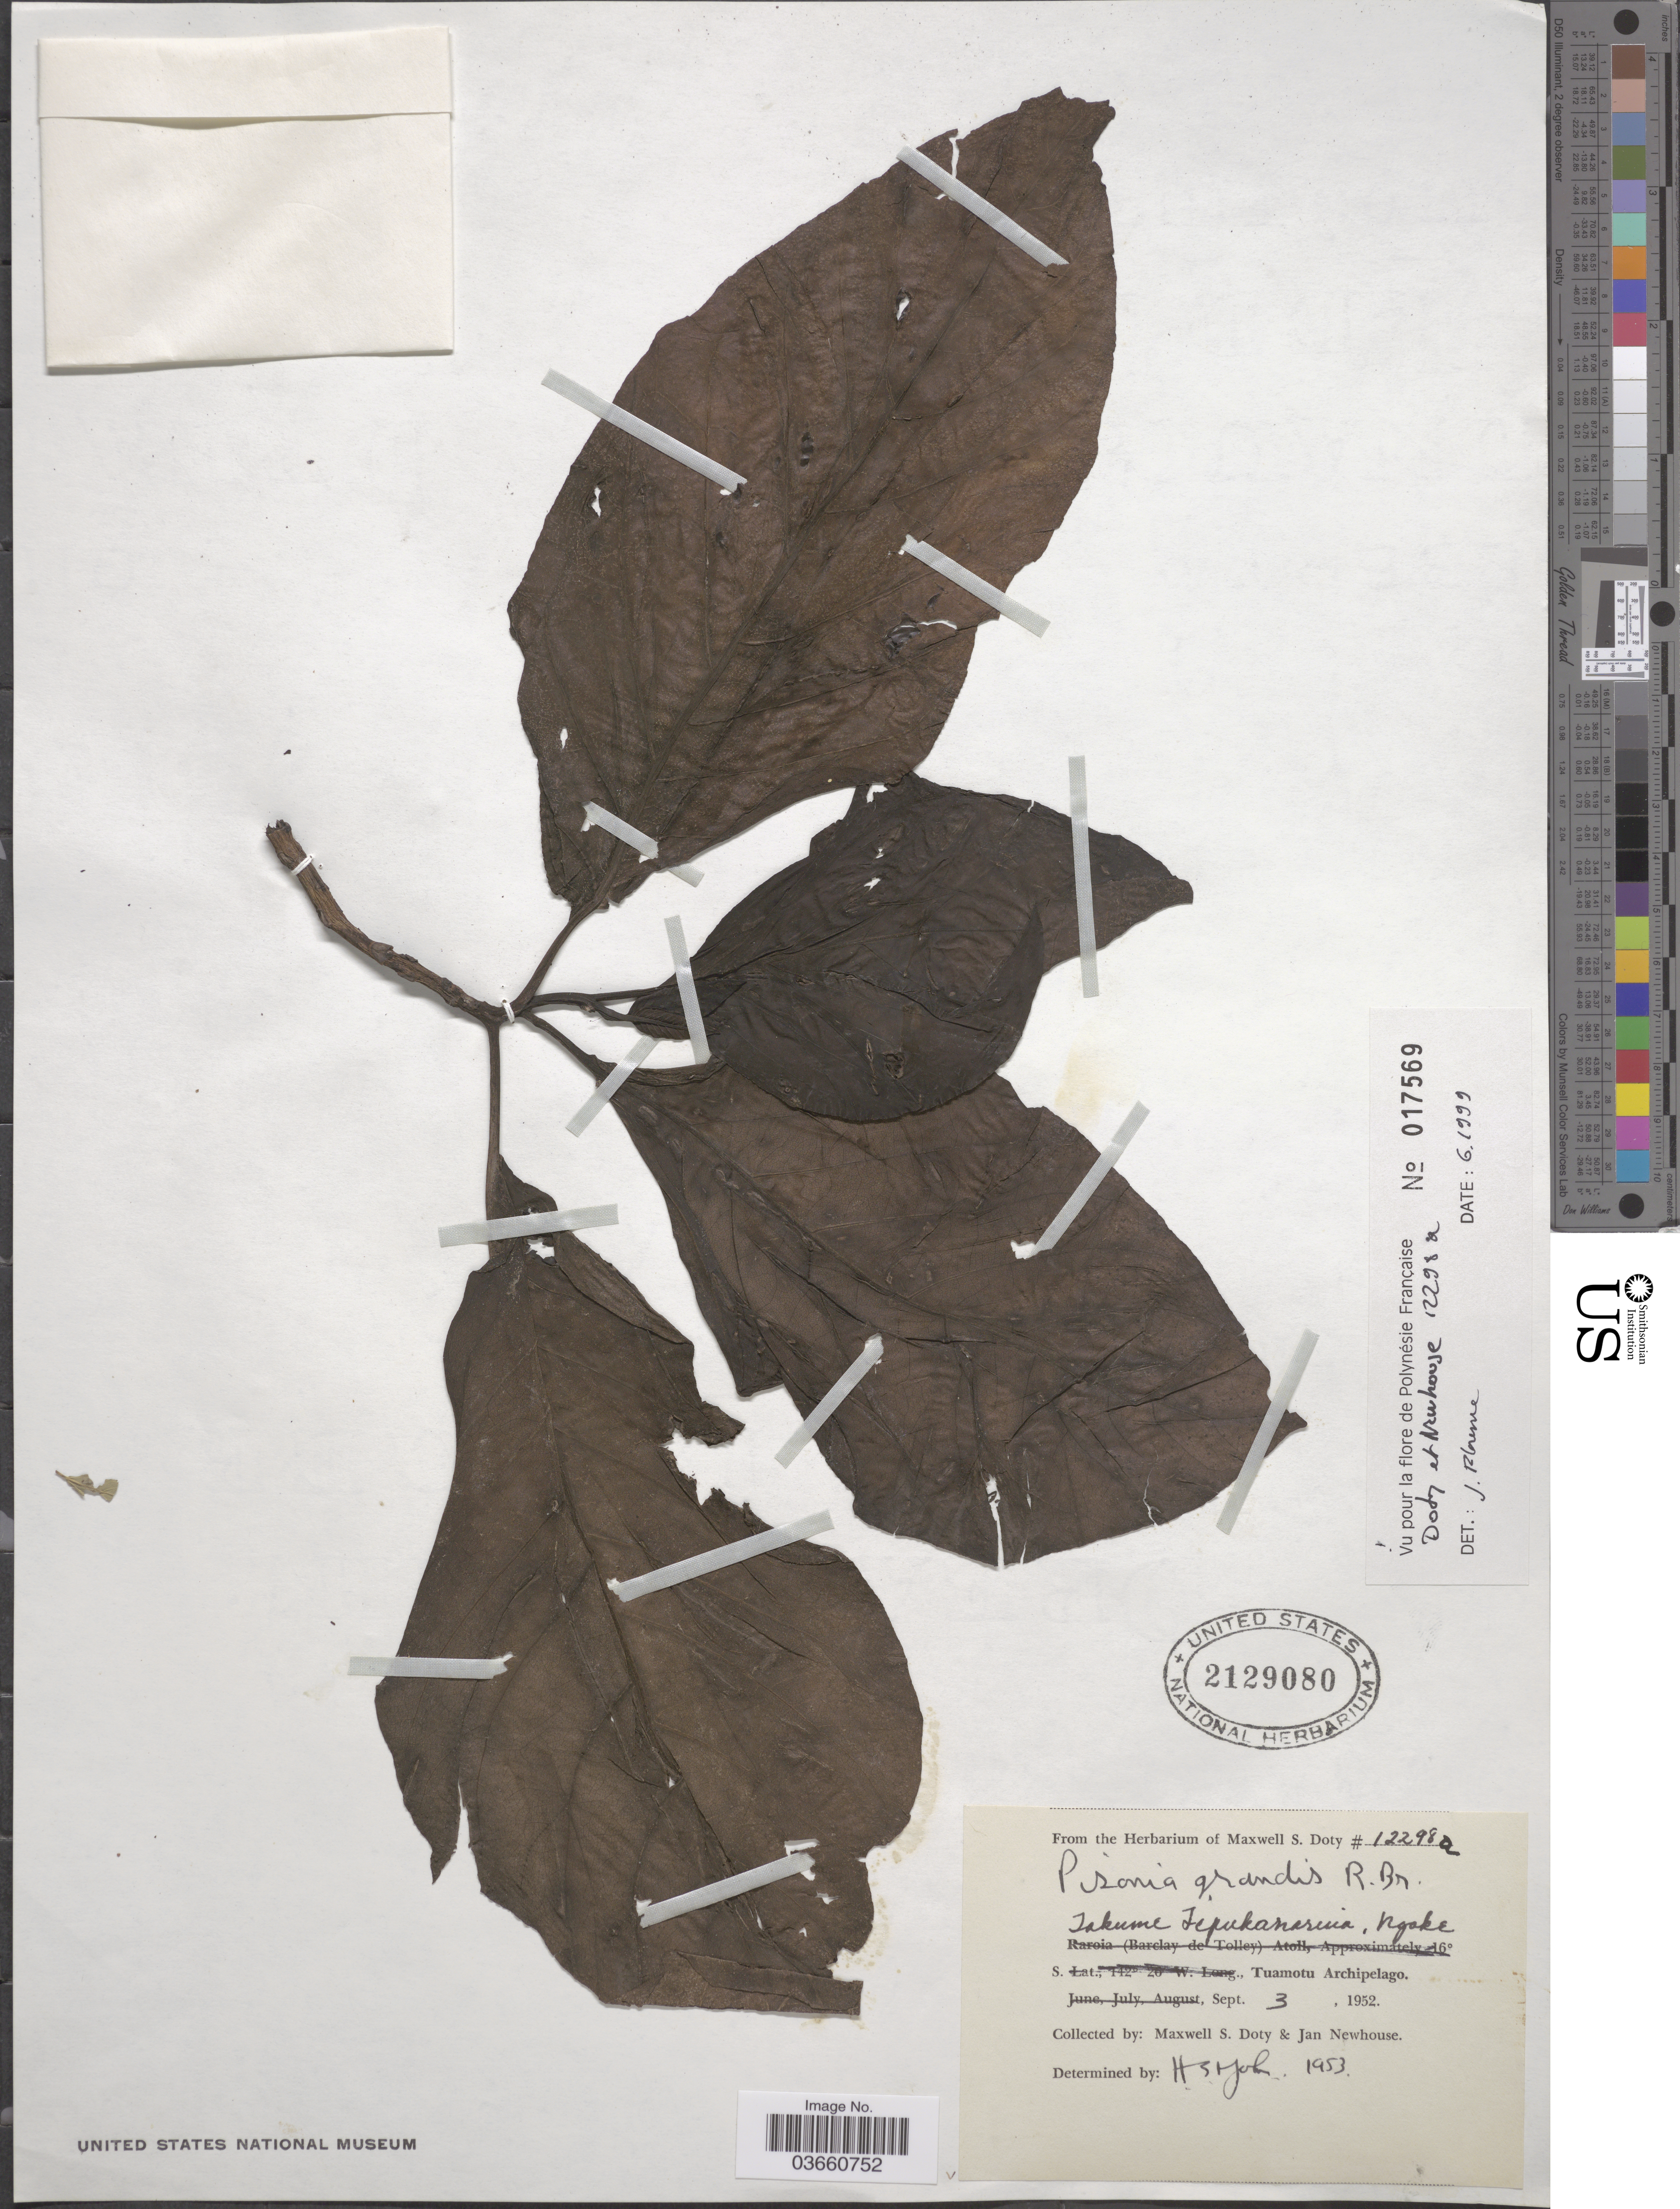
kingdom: Plantae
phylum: Tracheophyta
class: Magnoliopsida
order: Caryophyllales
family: Nyctaginaceae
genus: Pisonia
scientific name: Pisonia grandis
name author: R. Br.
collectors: M. S. Doty & J. Newhouse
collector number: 12298a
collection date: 1952-09-03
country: French Polynesia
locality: Takume Tepukanaruia, Ngake. Tuamotu Archipelago.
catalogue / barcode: US 2129080